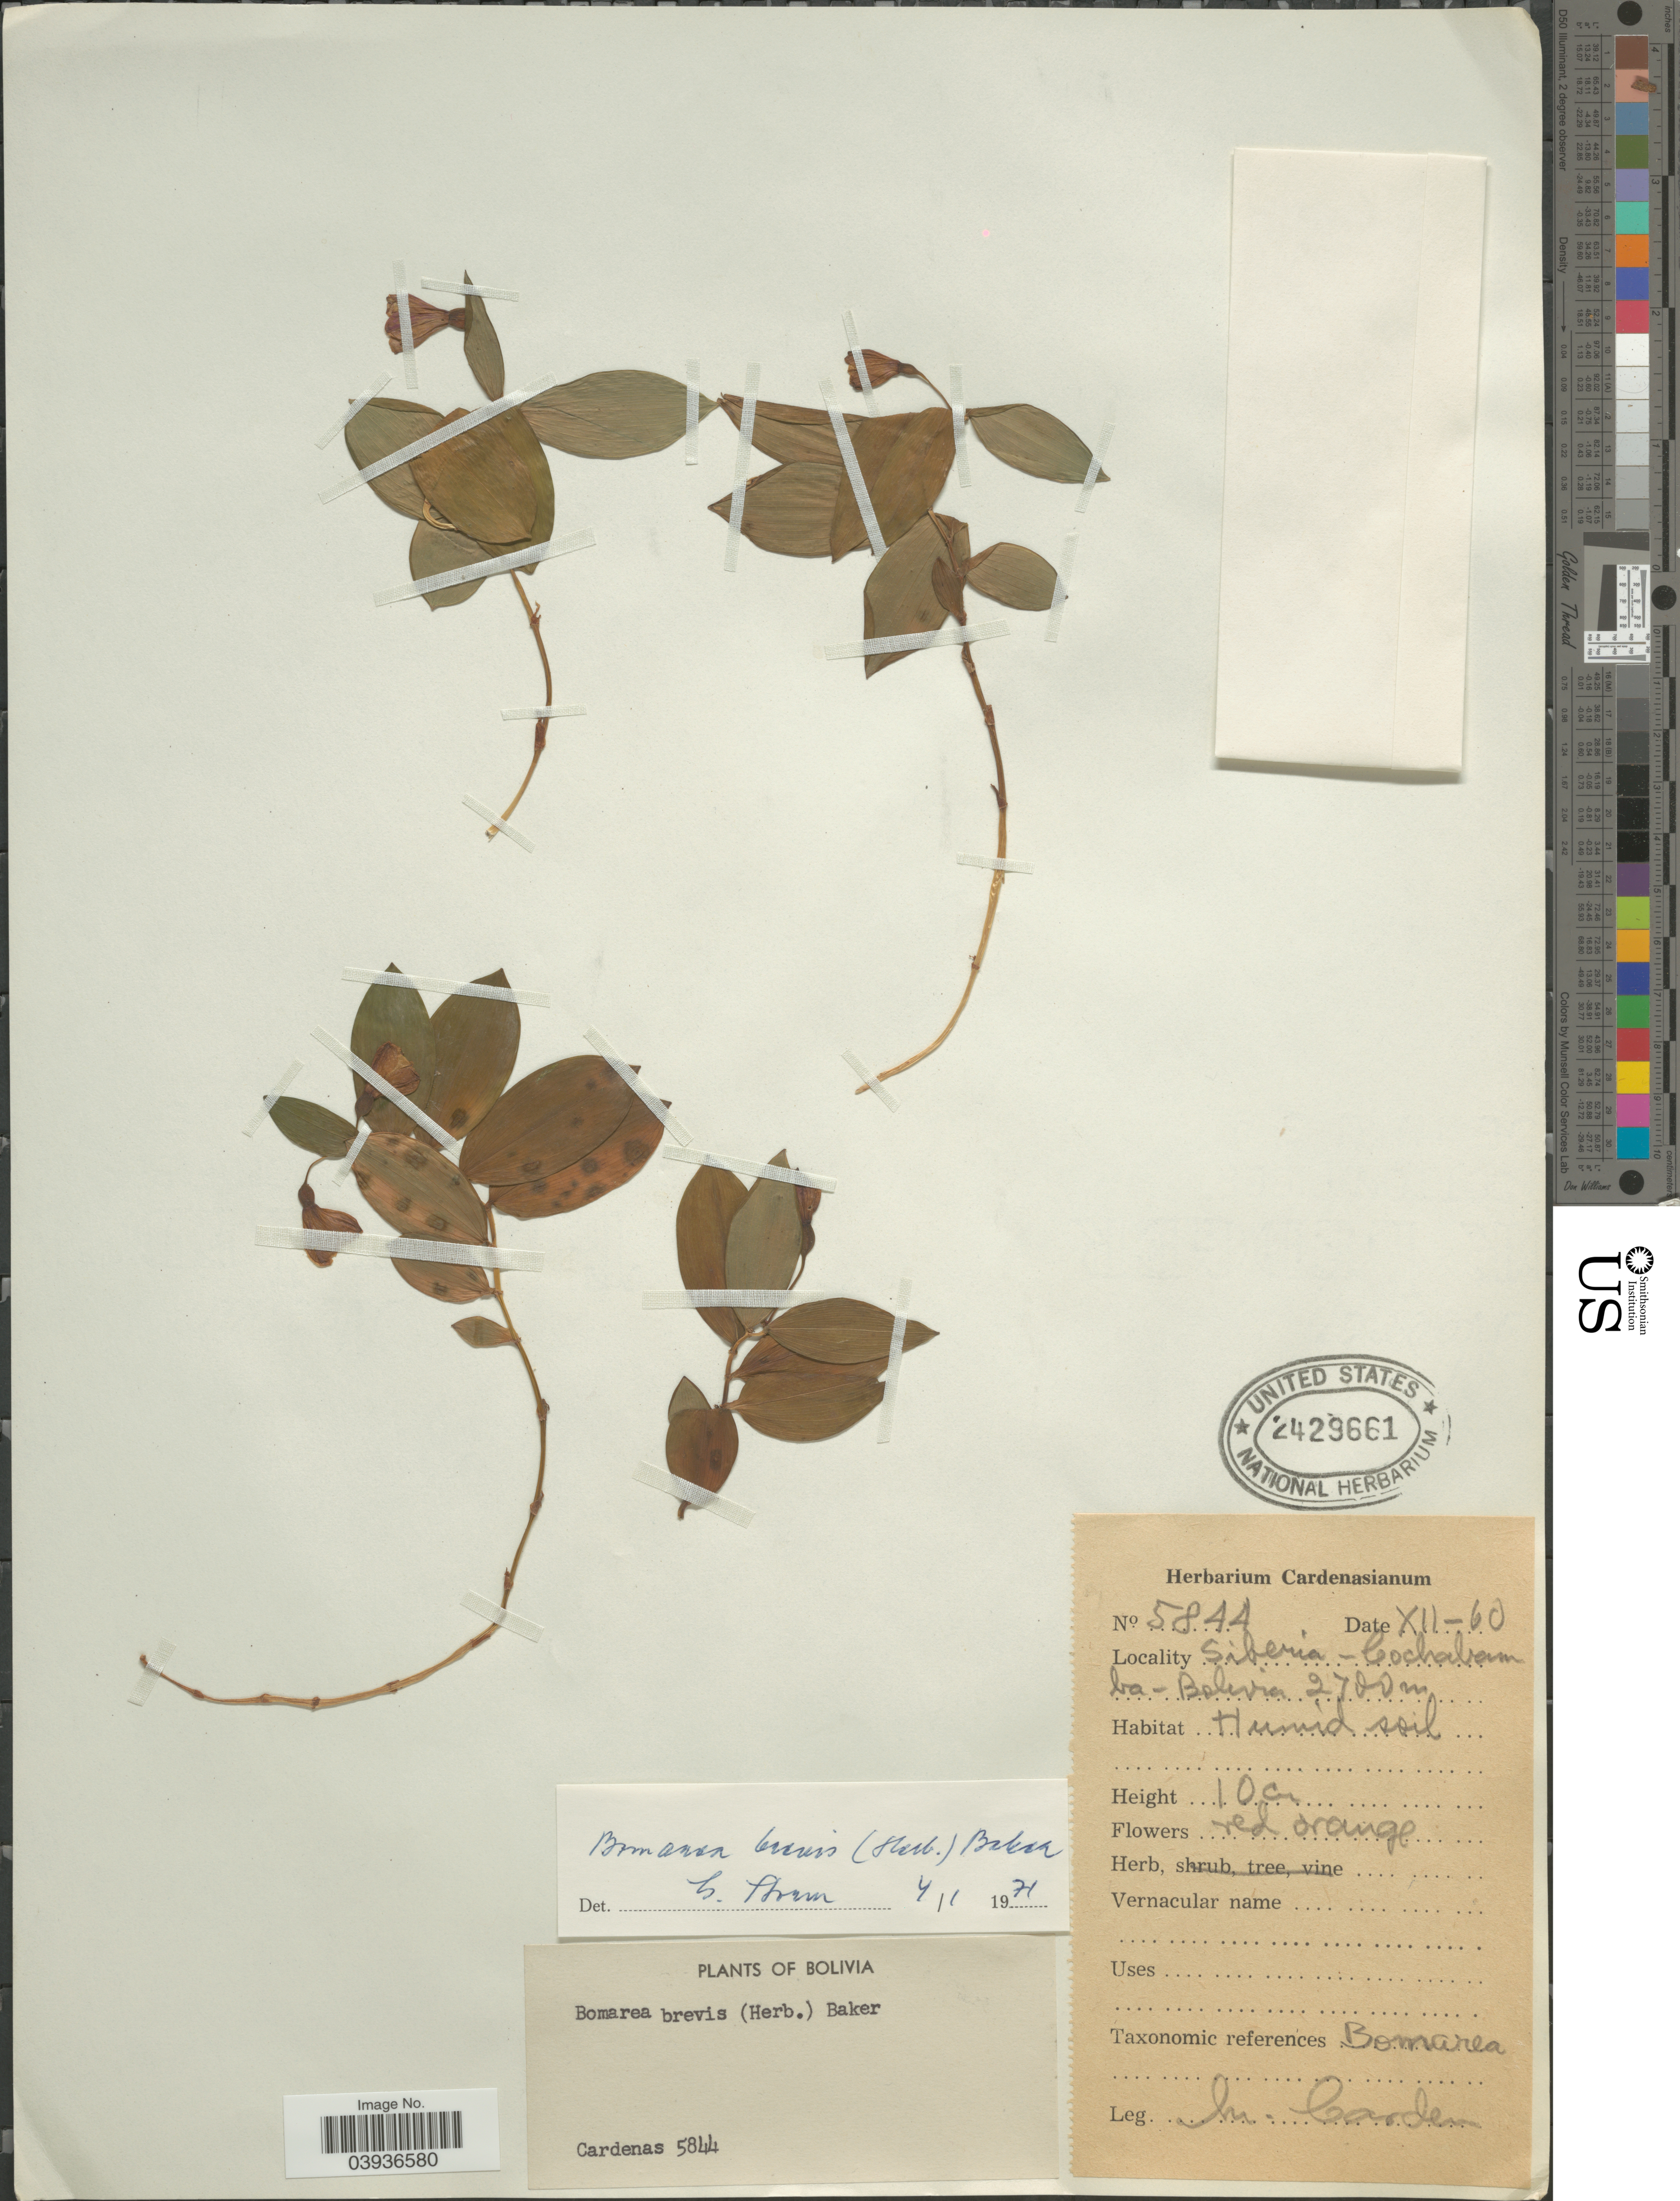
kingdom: Plantae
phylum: Tracheophyta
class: Liliopsida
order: Liliales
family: Alstroemeriaceae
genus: Bomarea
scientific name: Bomarea brevis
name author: (Herb.) Baker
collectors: M. Cárdenas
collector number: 5844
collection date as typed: Transcribed d/m/y: /12/60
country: Bolivia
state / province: Cochabamba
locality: Siberia.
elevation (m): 2700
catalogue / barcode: US 2429661